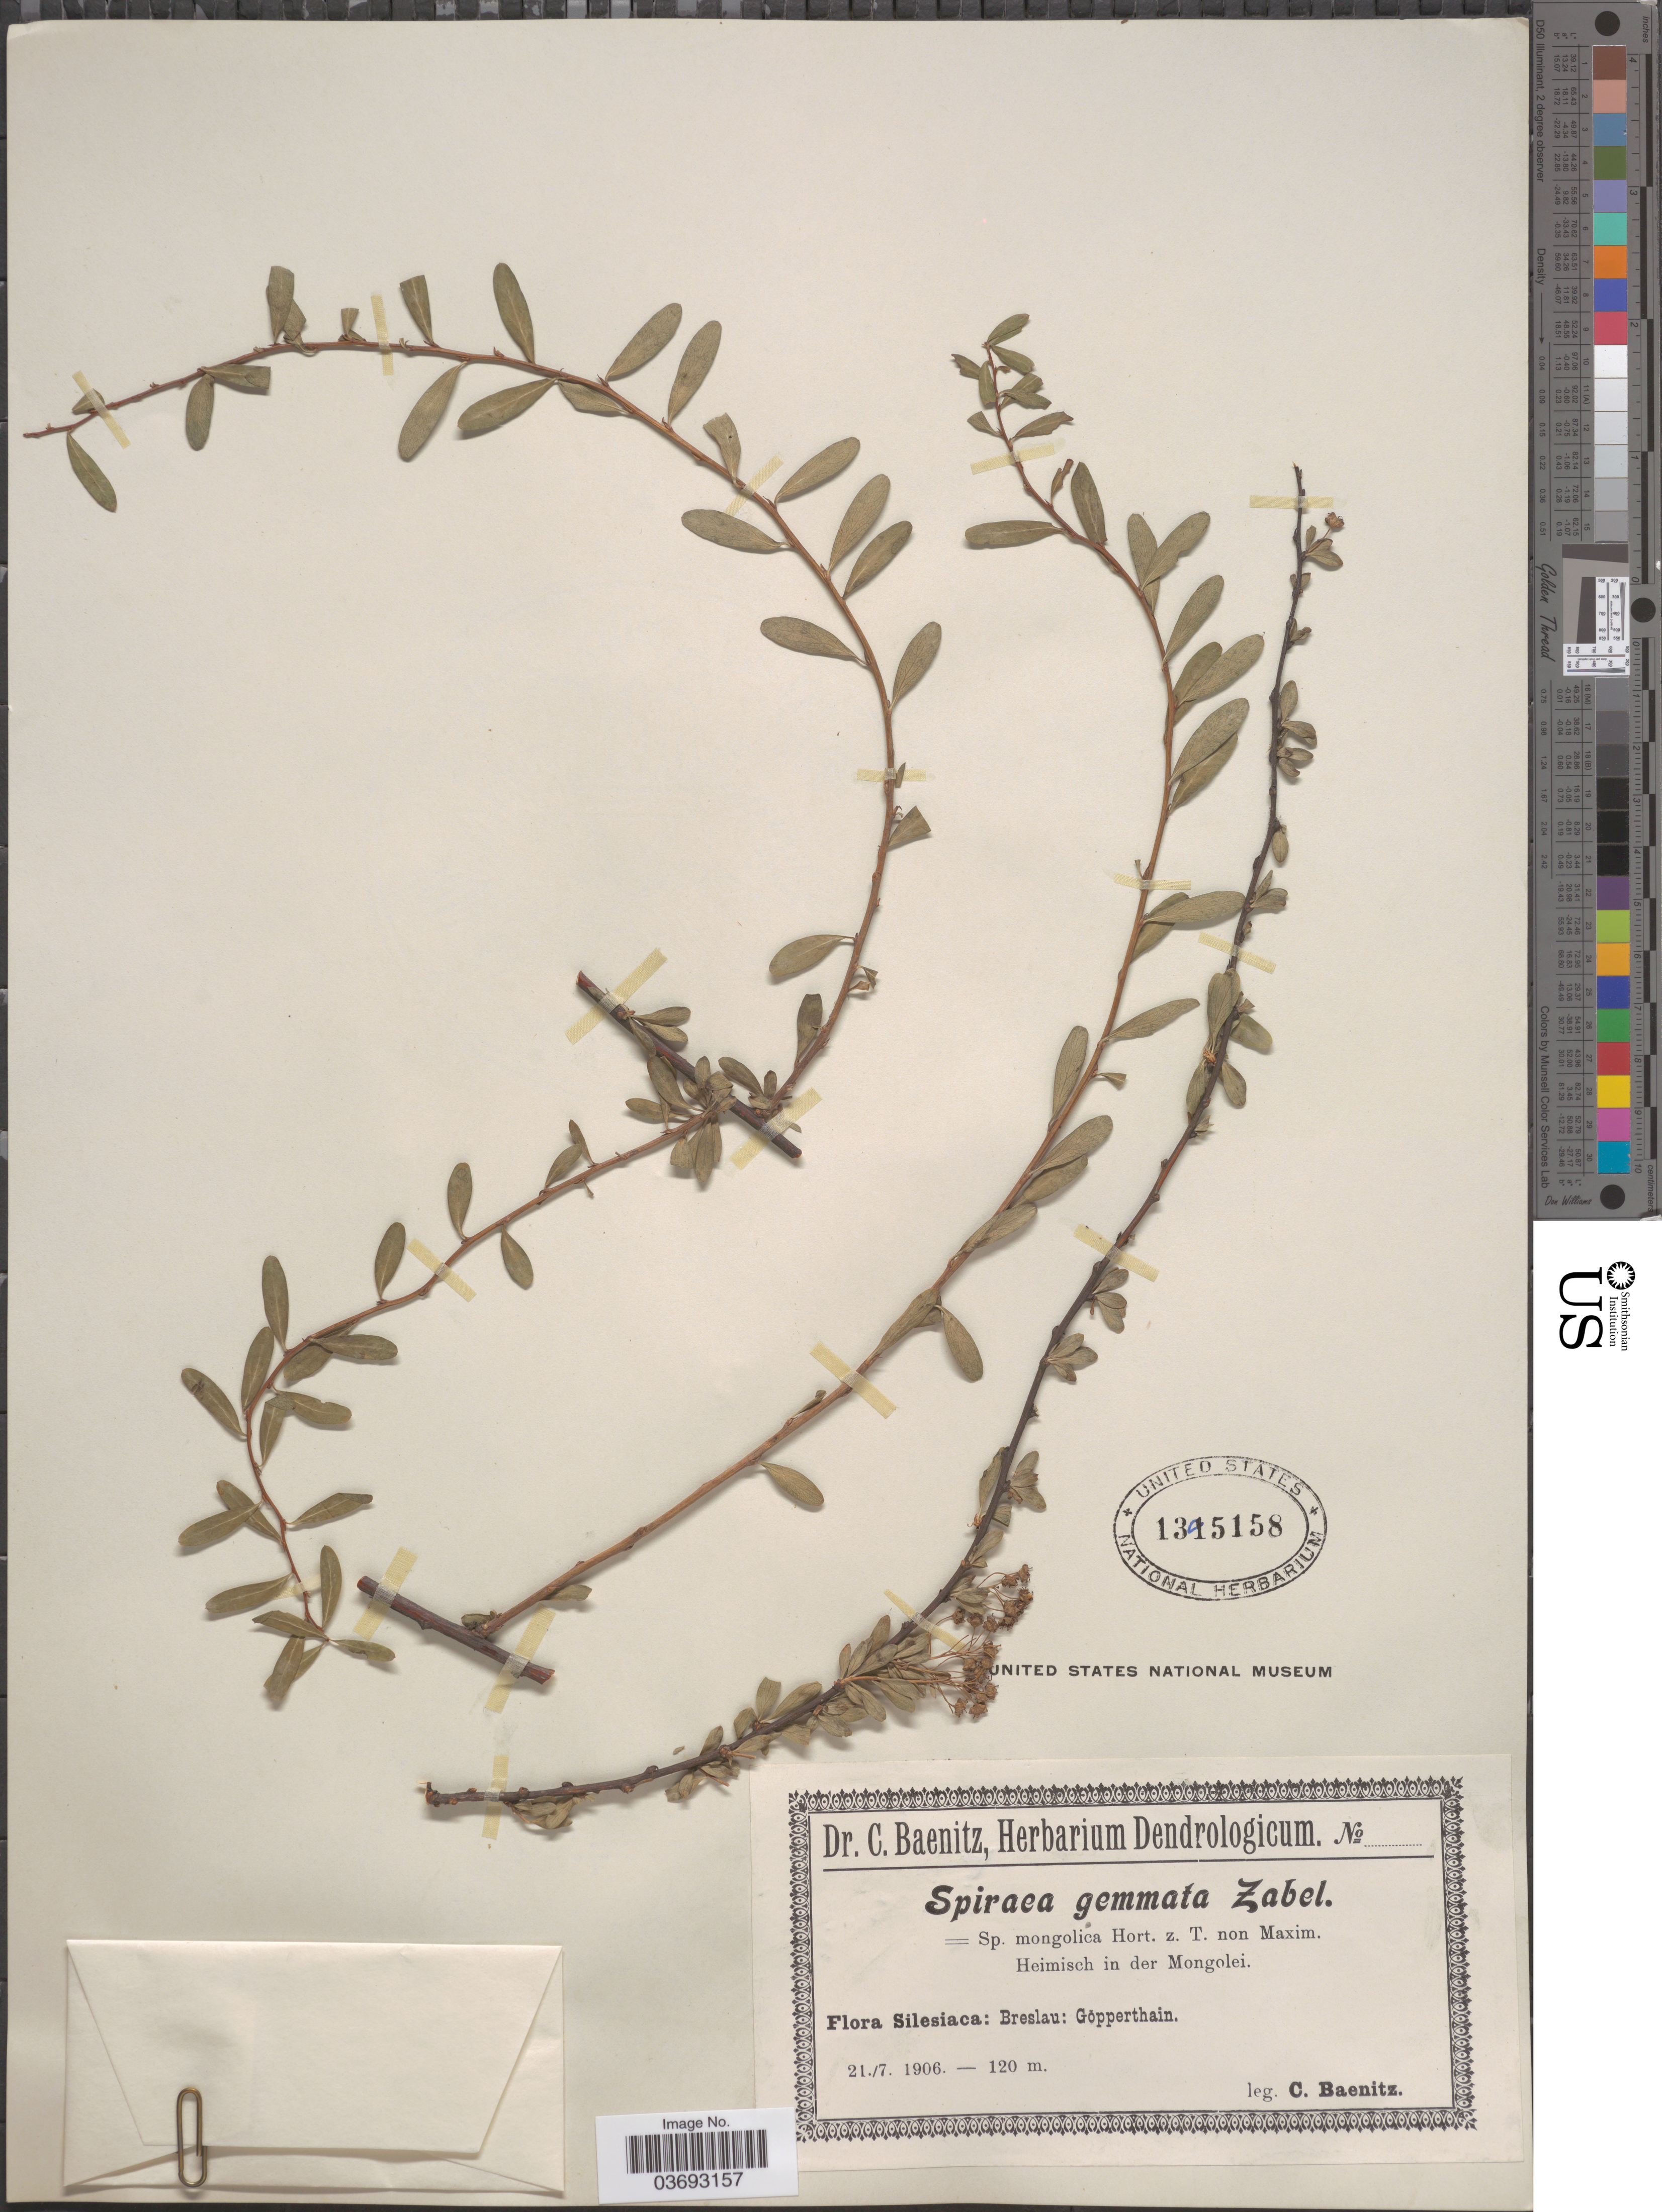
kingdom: Plantae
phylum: Tracheophyta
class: Magnoliopsida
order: Rosales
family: Rosaceae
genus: Spiraea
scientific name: Spiraea sp.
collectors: C. G. Baenitz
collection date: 1906-07-21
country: Poland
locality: Silesiaca: Breslau: Gŏpperthain.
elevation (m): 120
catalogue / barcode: US 1395158